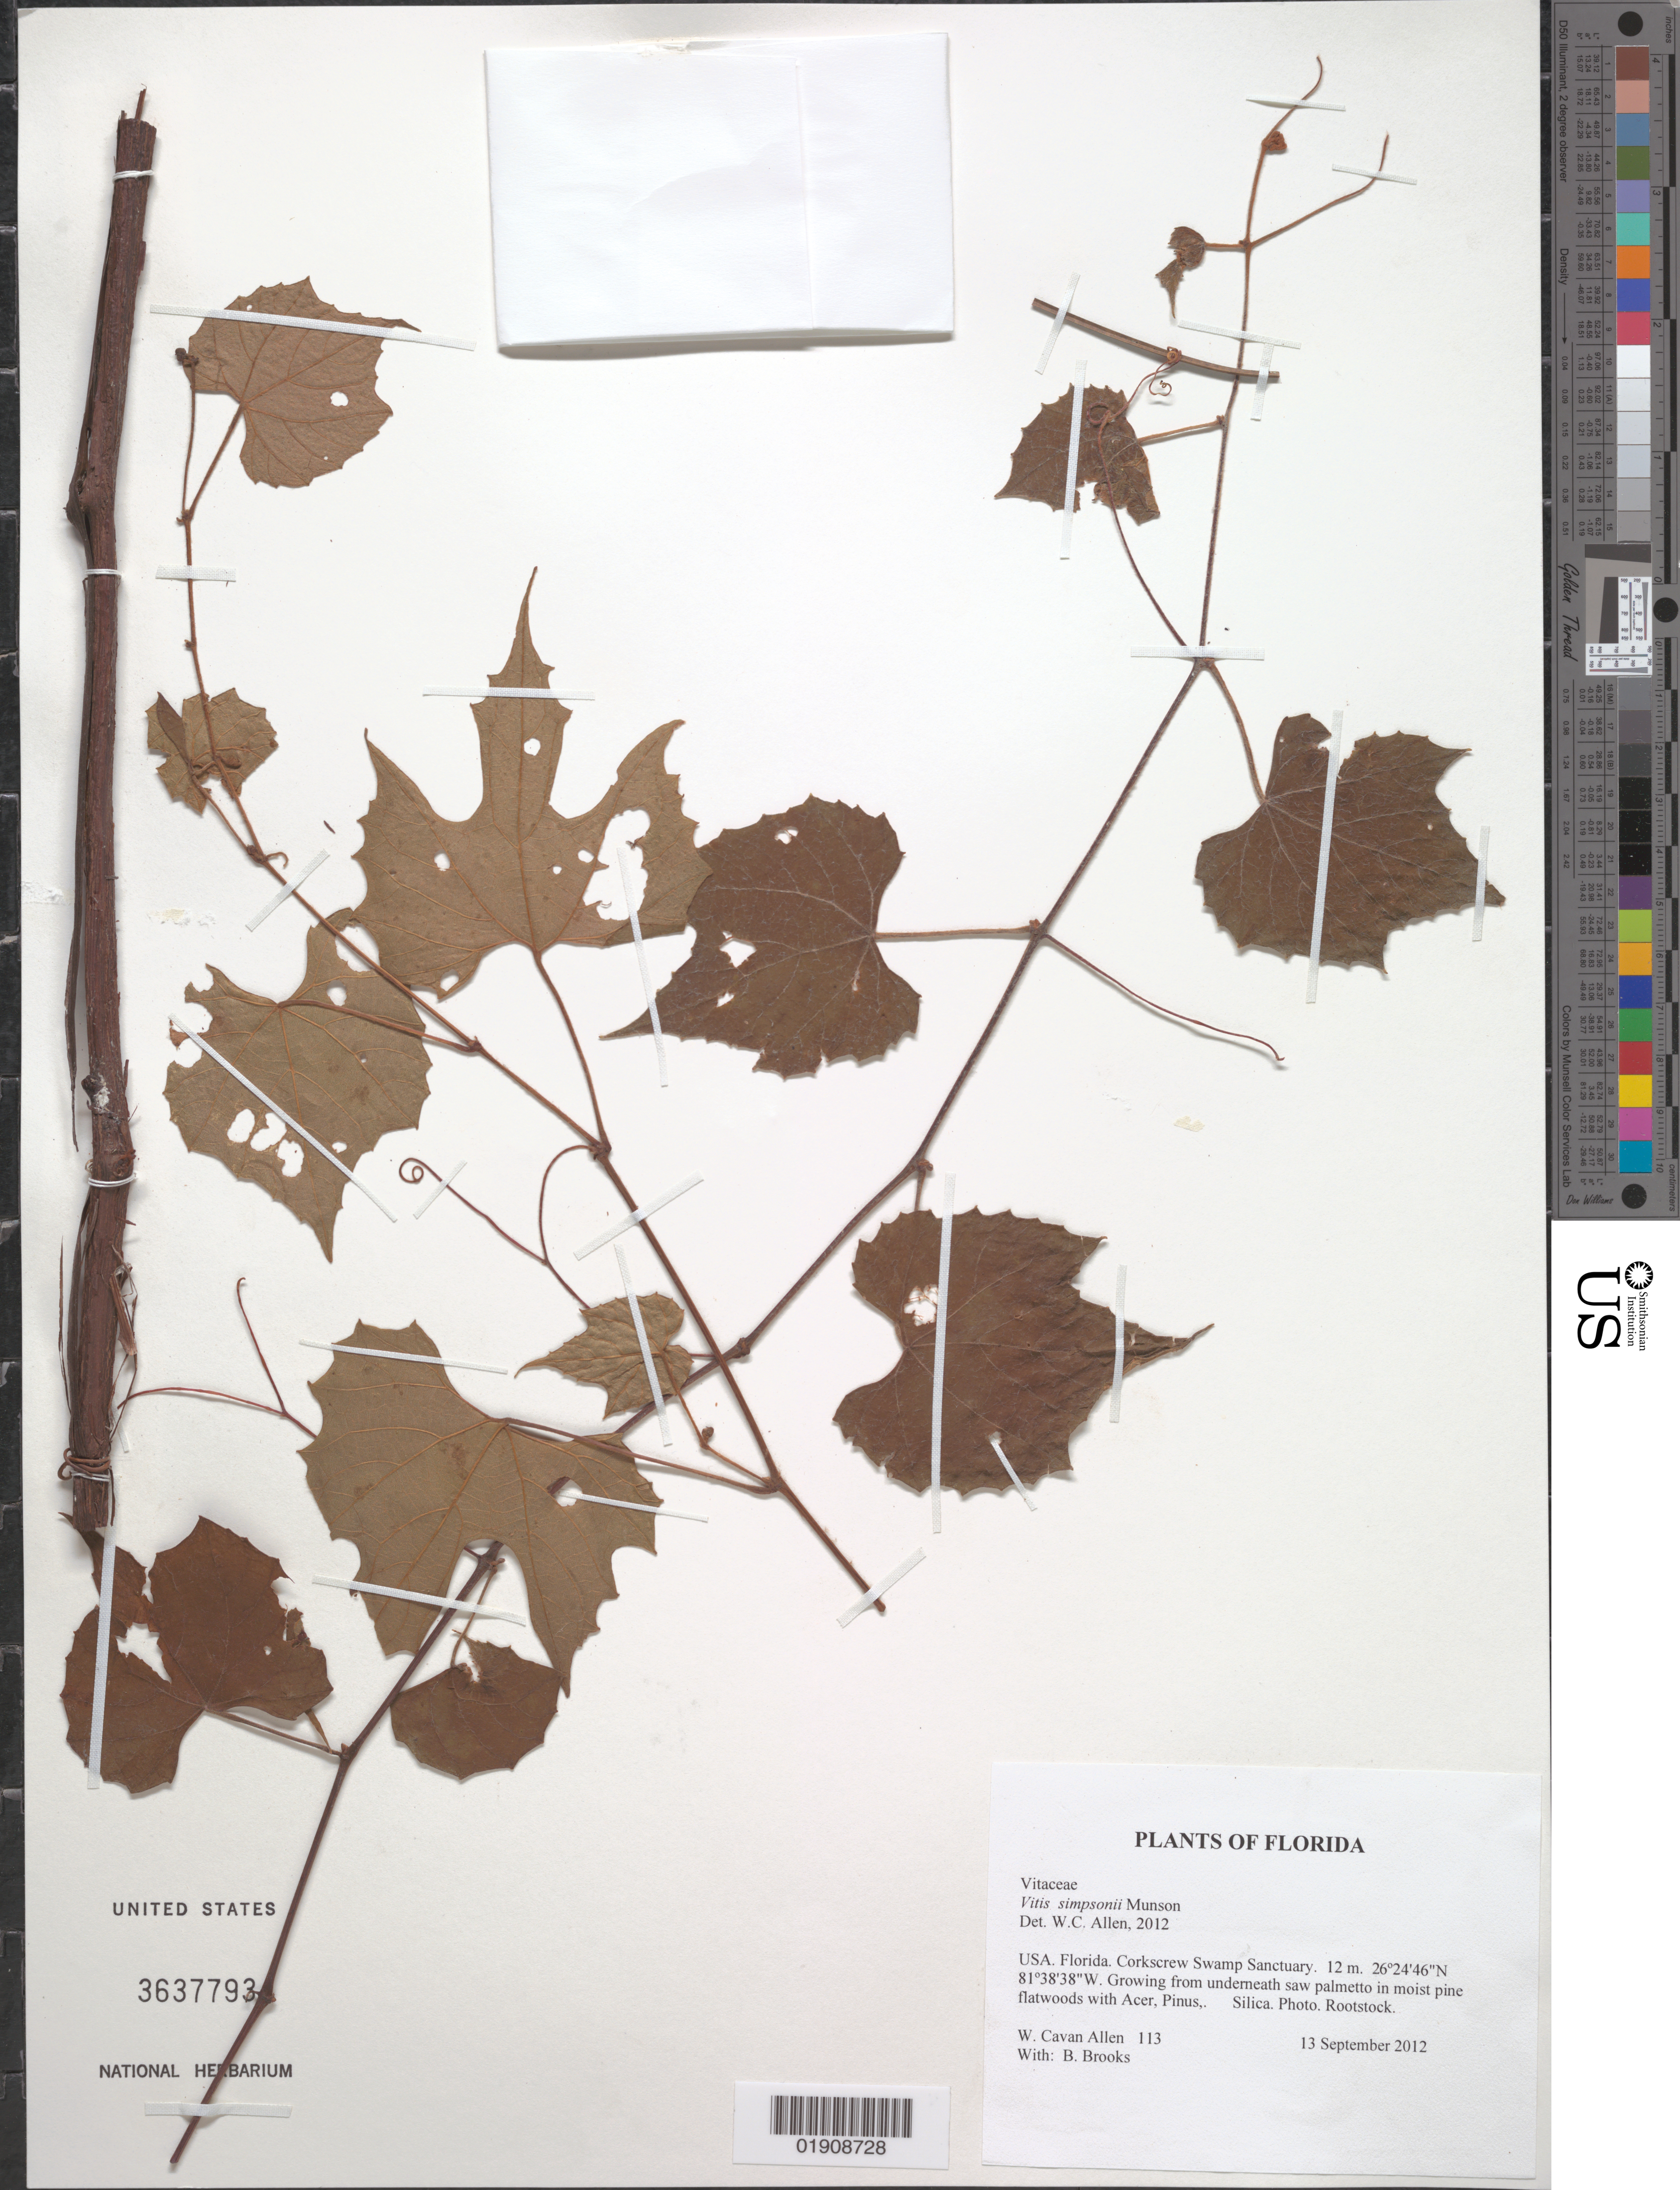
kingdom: Plantae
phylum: Tracheophyta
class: Magnoliopsida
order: Vitales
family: Vitaceae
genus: Vitis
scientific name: Vitis simpsonii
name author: Munson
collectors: W. C. Allen & B. Brooks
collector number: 113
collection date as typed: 13 September 2012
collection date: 2012-09-13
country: United States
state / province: Florida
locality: Corkscrew Swamp Sanctuary,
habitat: Growing from underneath saw palmetto in moist pine flatwood with Acer, Pinus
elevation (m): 12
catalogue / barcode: US 3637793